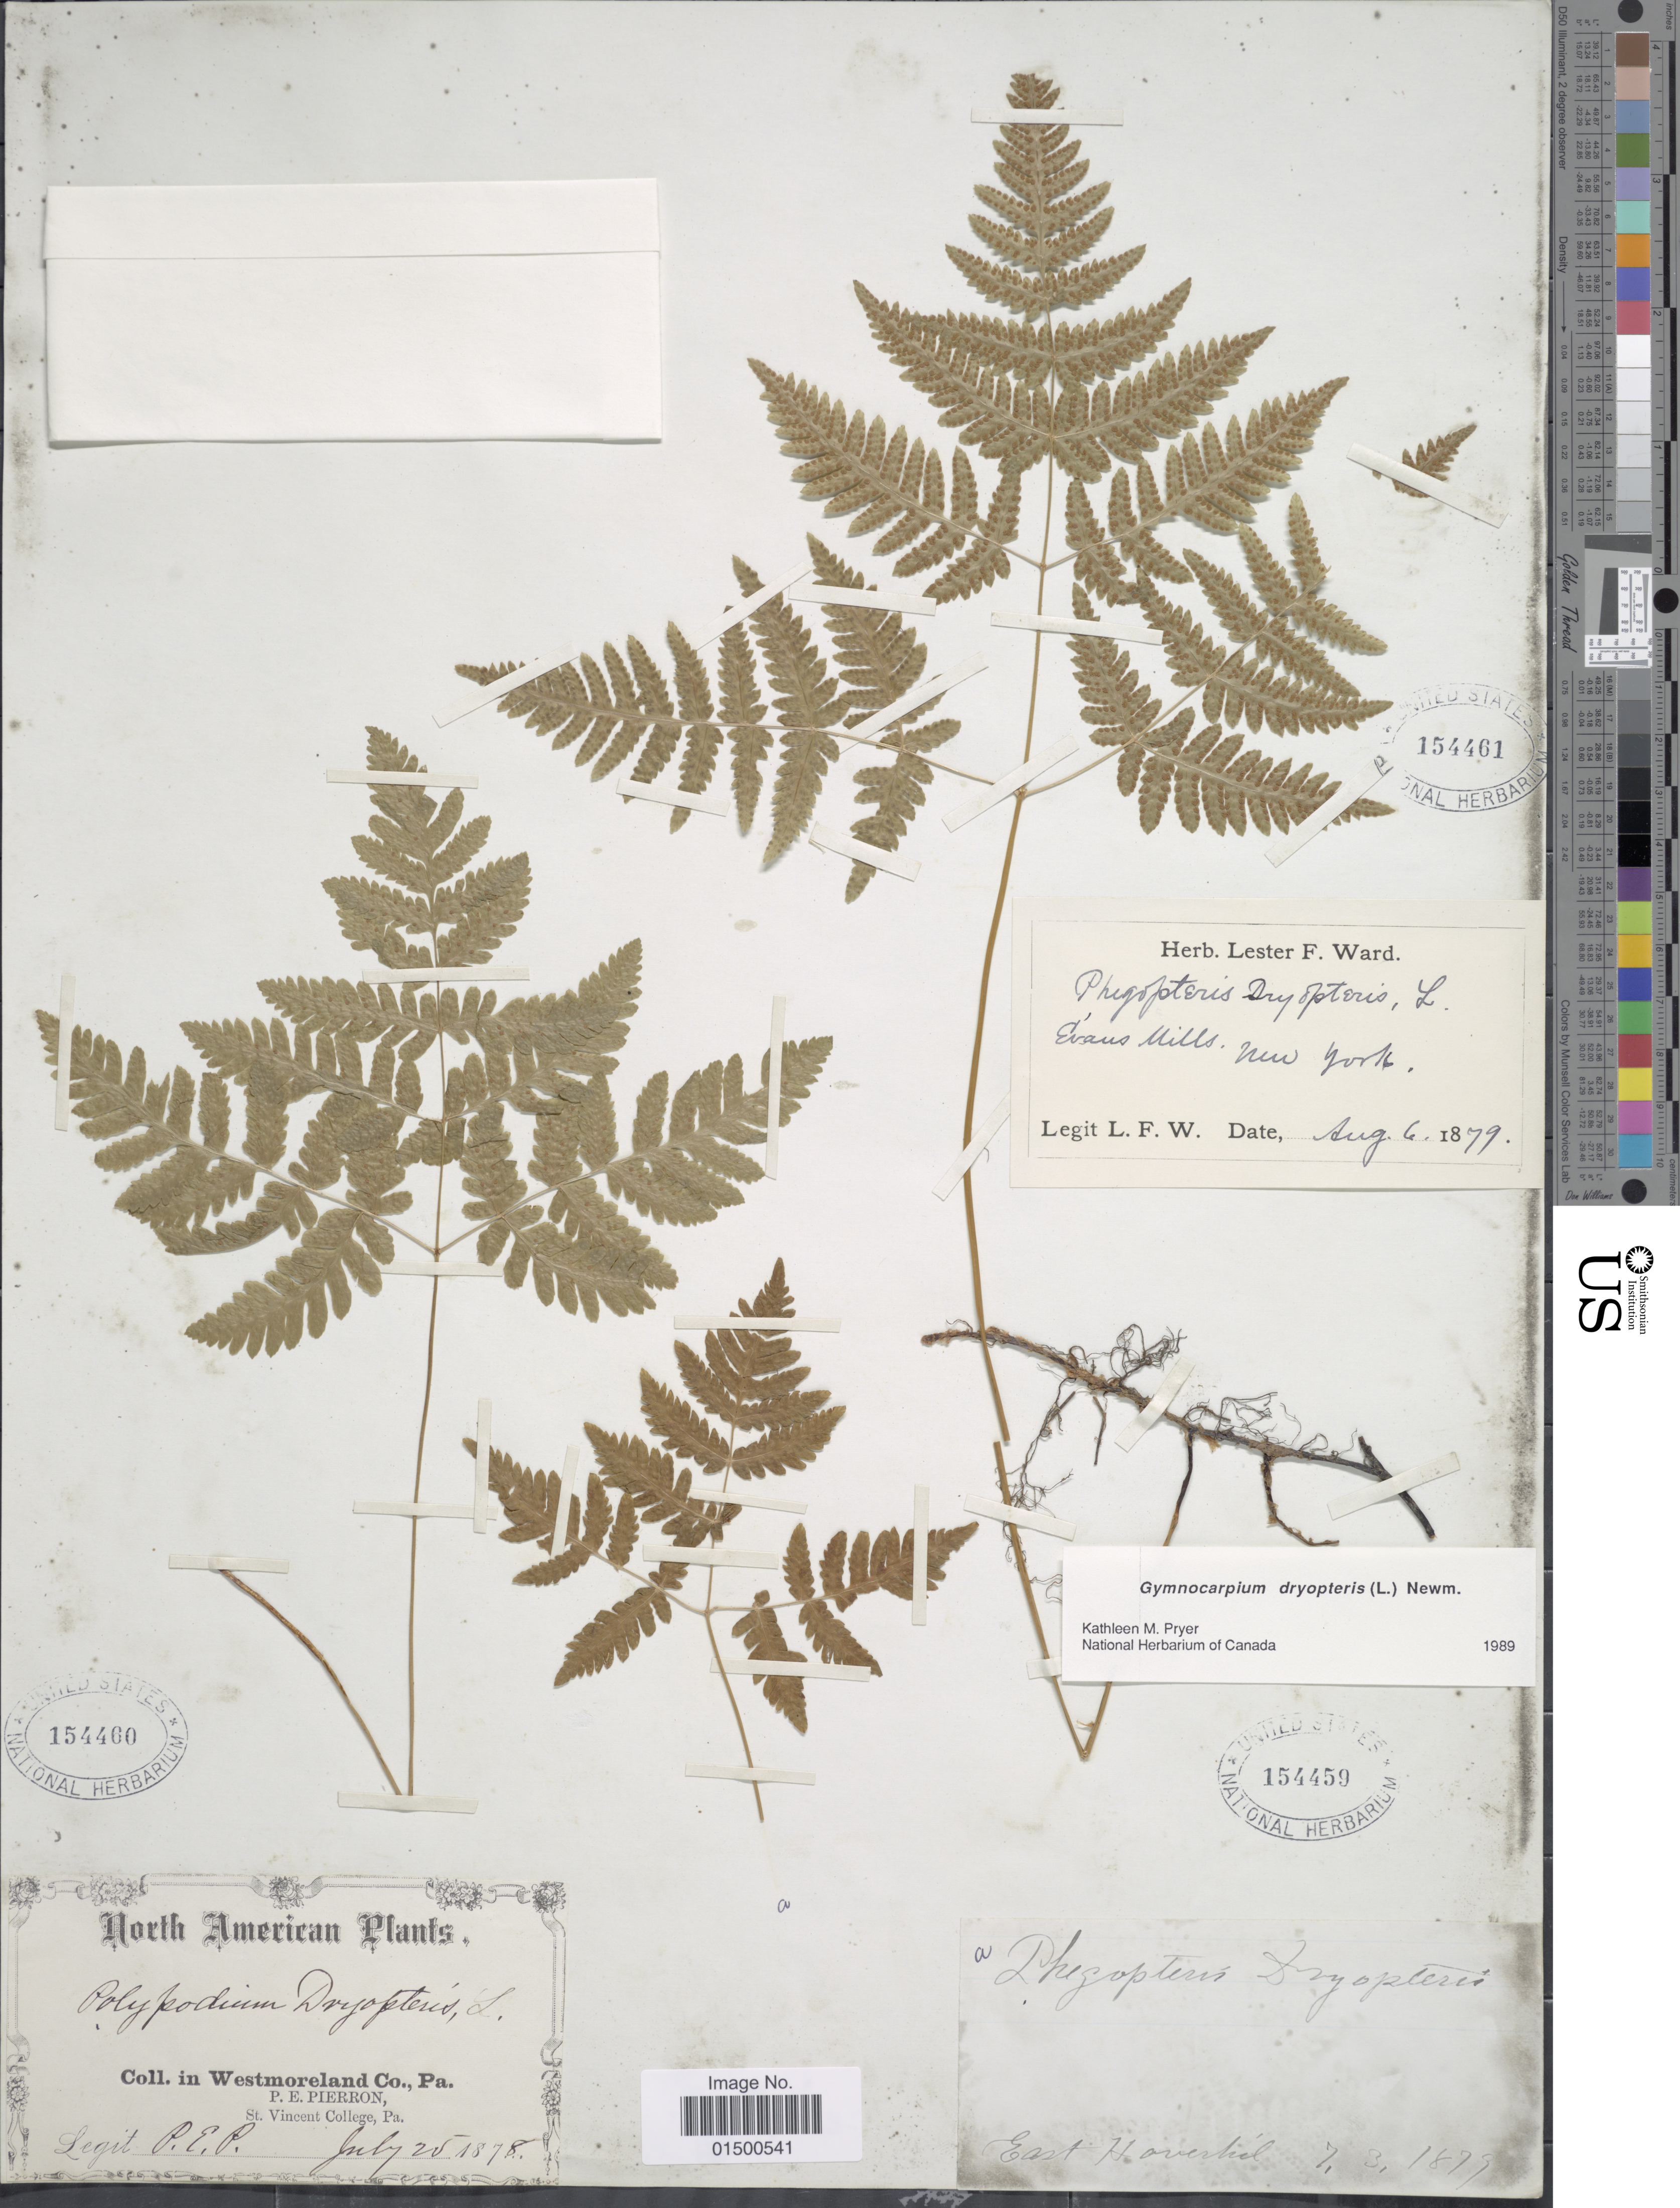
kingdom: Plantae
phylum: Tracheophyta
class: Polypodiopsida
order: Polypodiales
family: Cystopteridaceae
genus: Gymnocarpium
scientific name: Gymnocarpium dryopteris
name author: (L.) Newman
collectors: P. Pierron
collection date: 1878-07-25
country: United States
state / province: Pennsylvania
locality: Westmoreland Co., East Haverhill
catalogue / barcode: US 154460-2